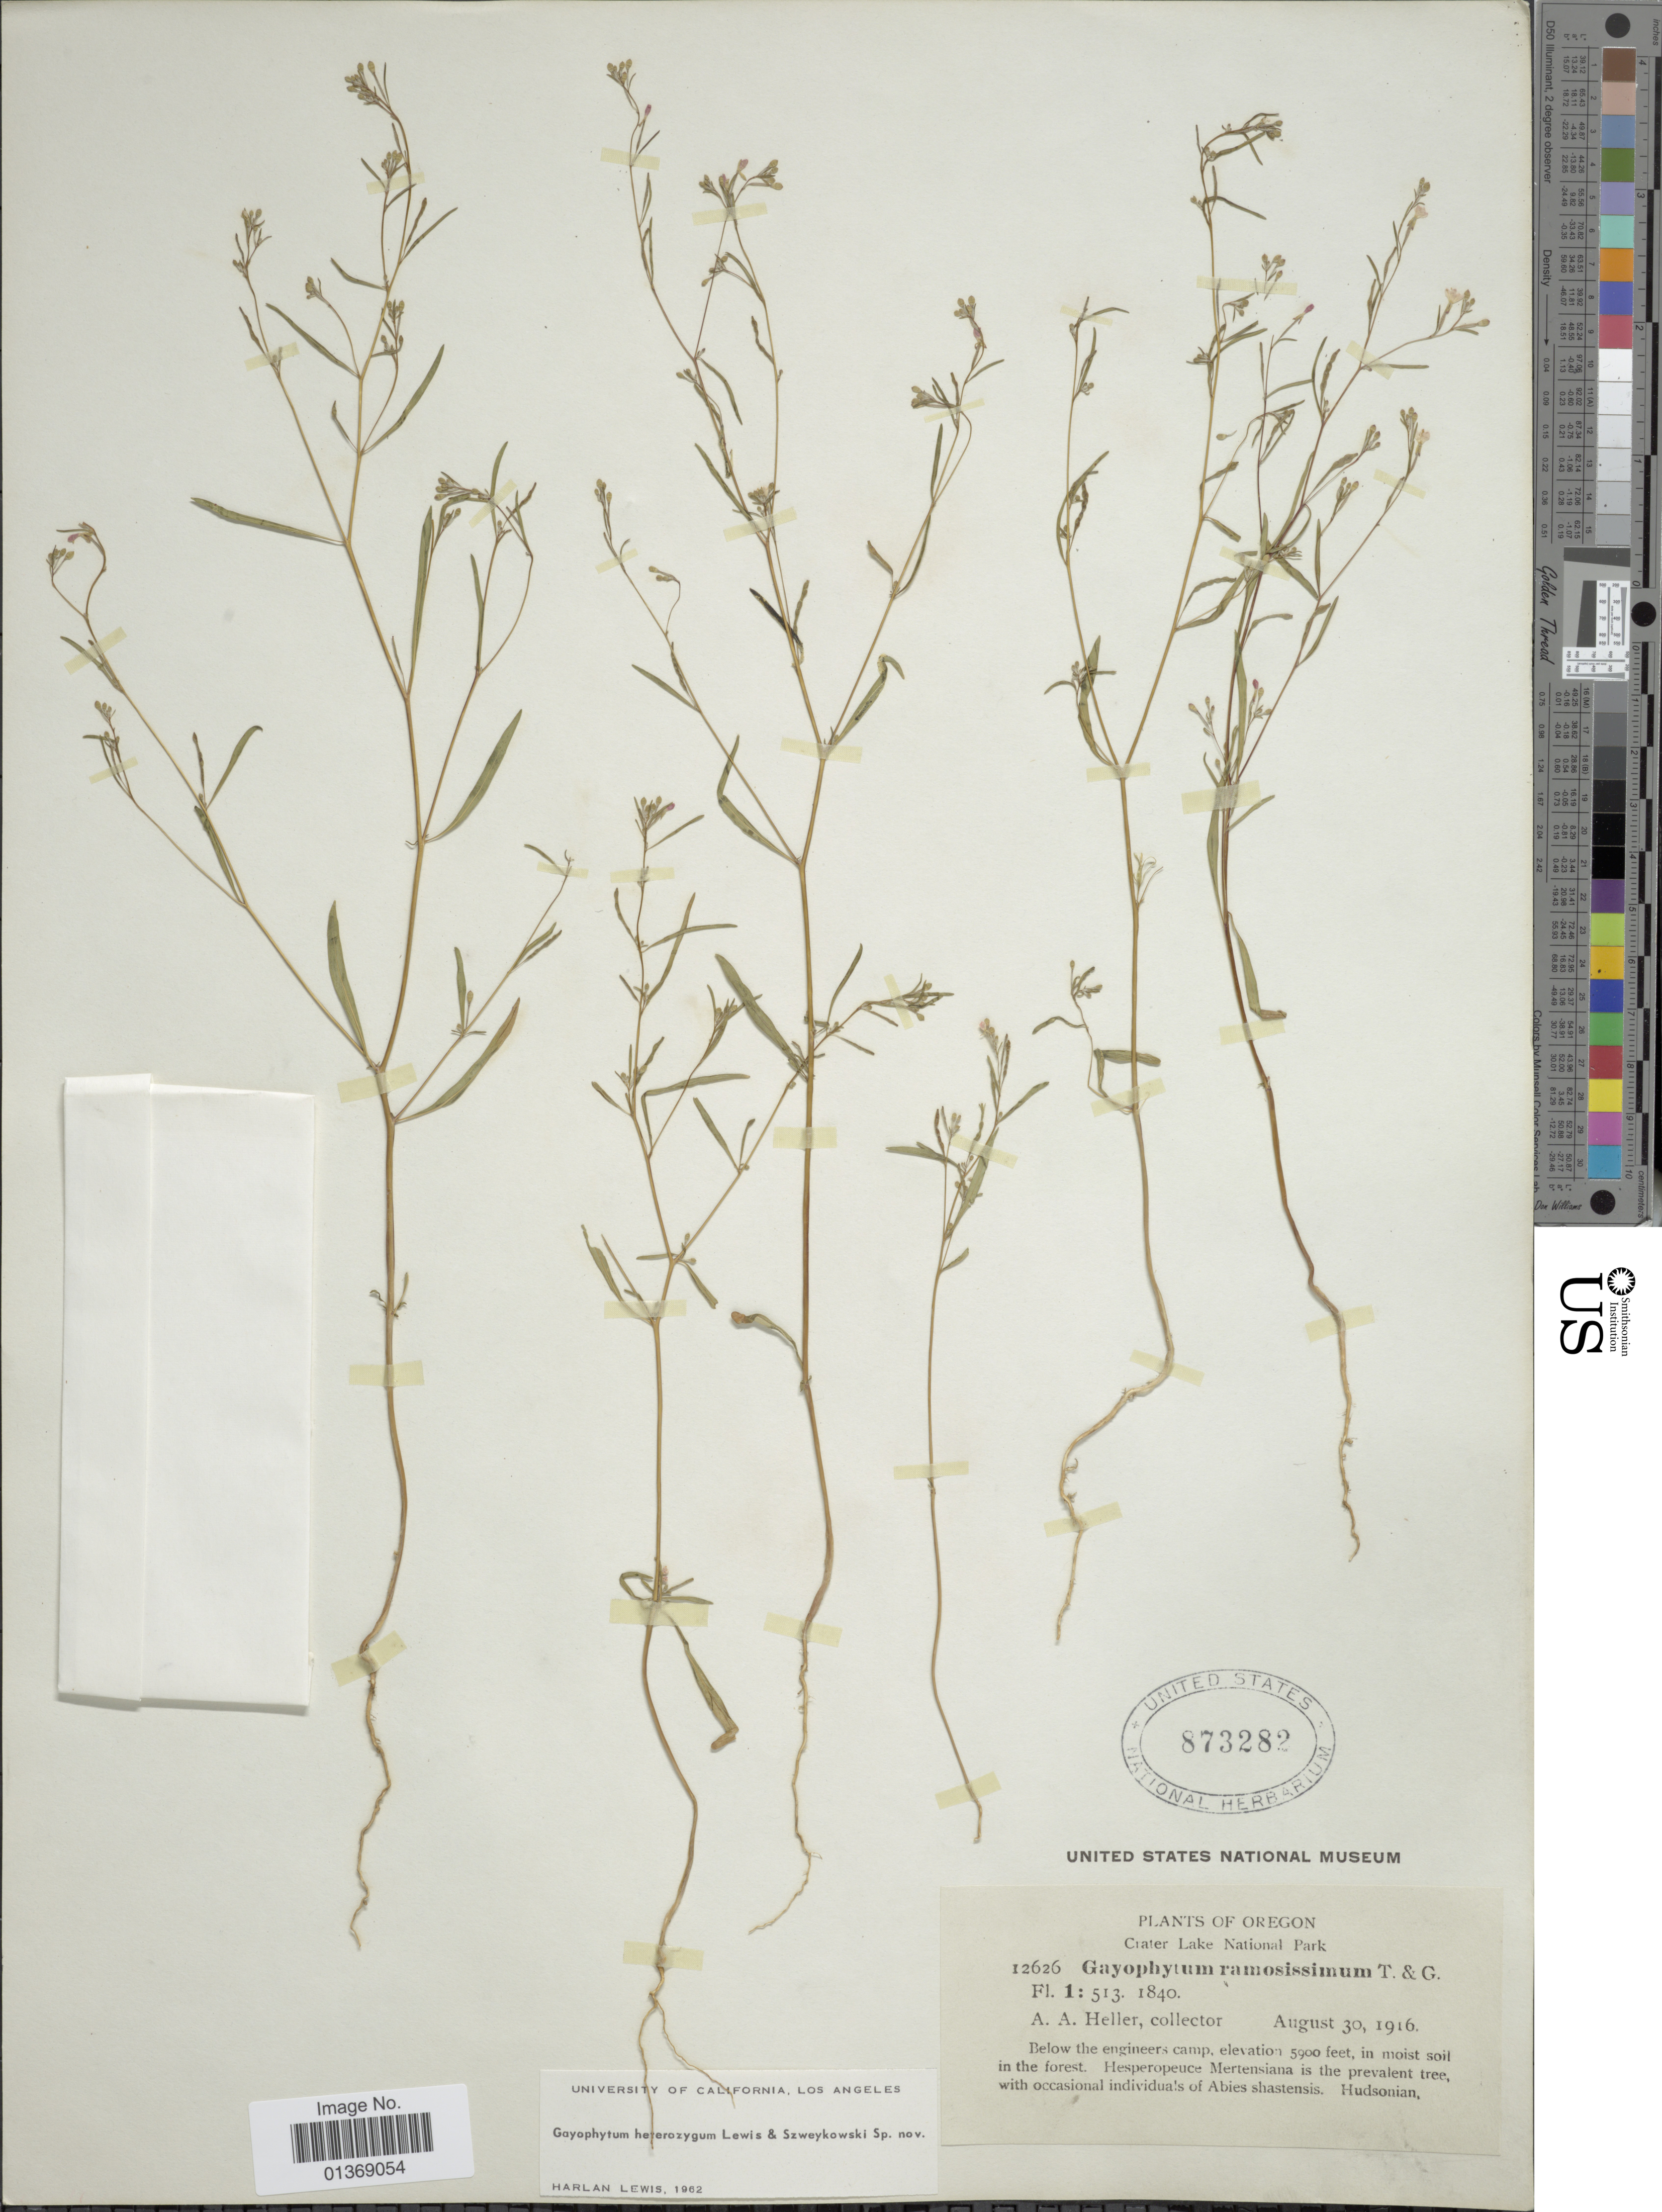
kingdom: Plantae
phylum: Tracheophyta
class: Magnoliopsida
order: Myrtales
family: Onagraceae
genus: Gayophytum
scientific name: Gayophytum heterozygum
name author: F. H. Lewis & Szweyk.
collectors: A. A. Heller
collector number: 12626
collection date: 1916-08-30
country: United States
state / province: Oregon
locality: Crater Lake National Park, below the engineers camp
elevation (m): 1798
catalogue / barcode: US 873282